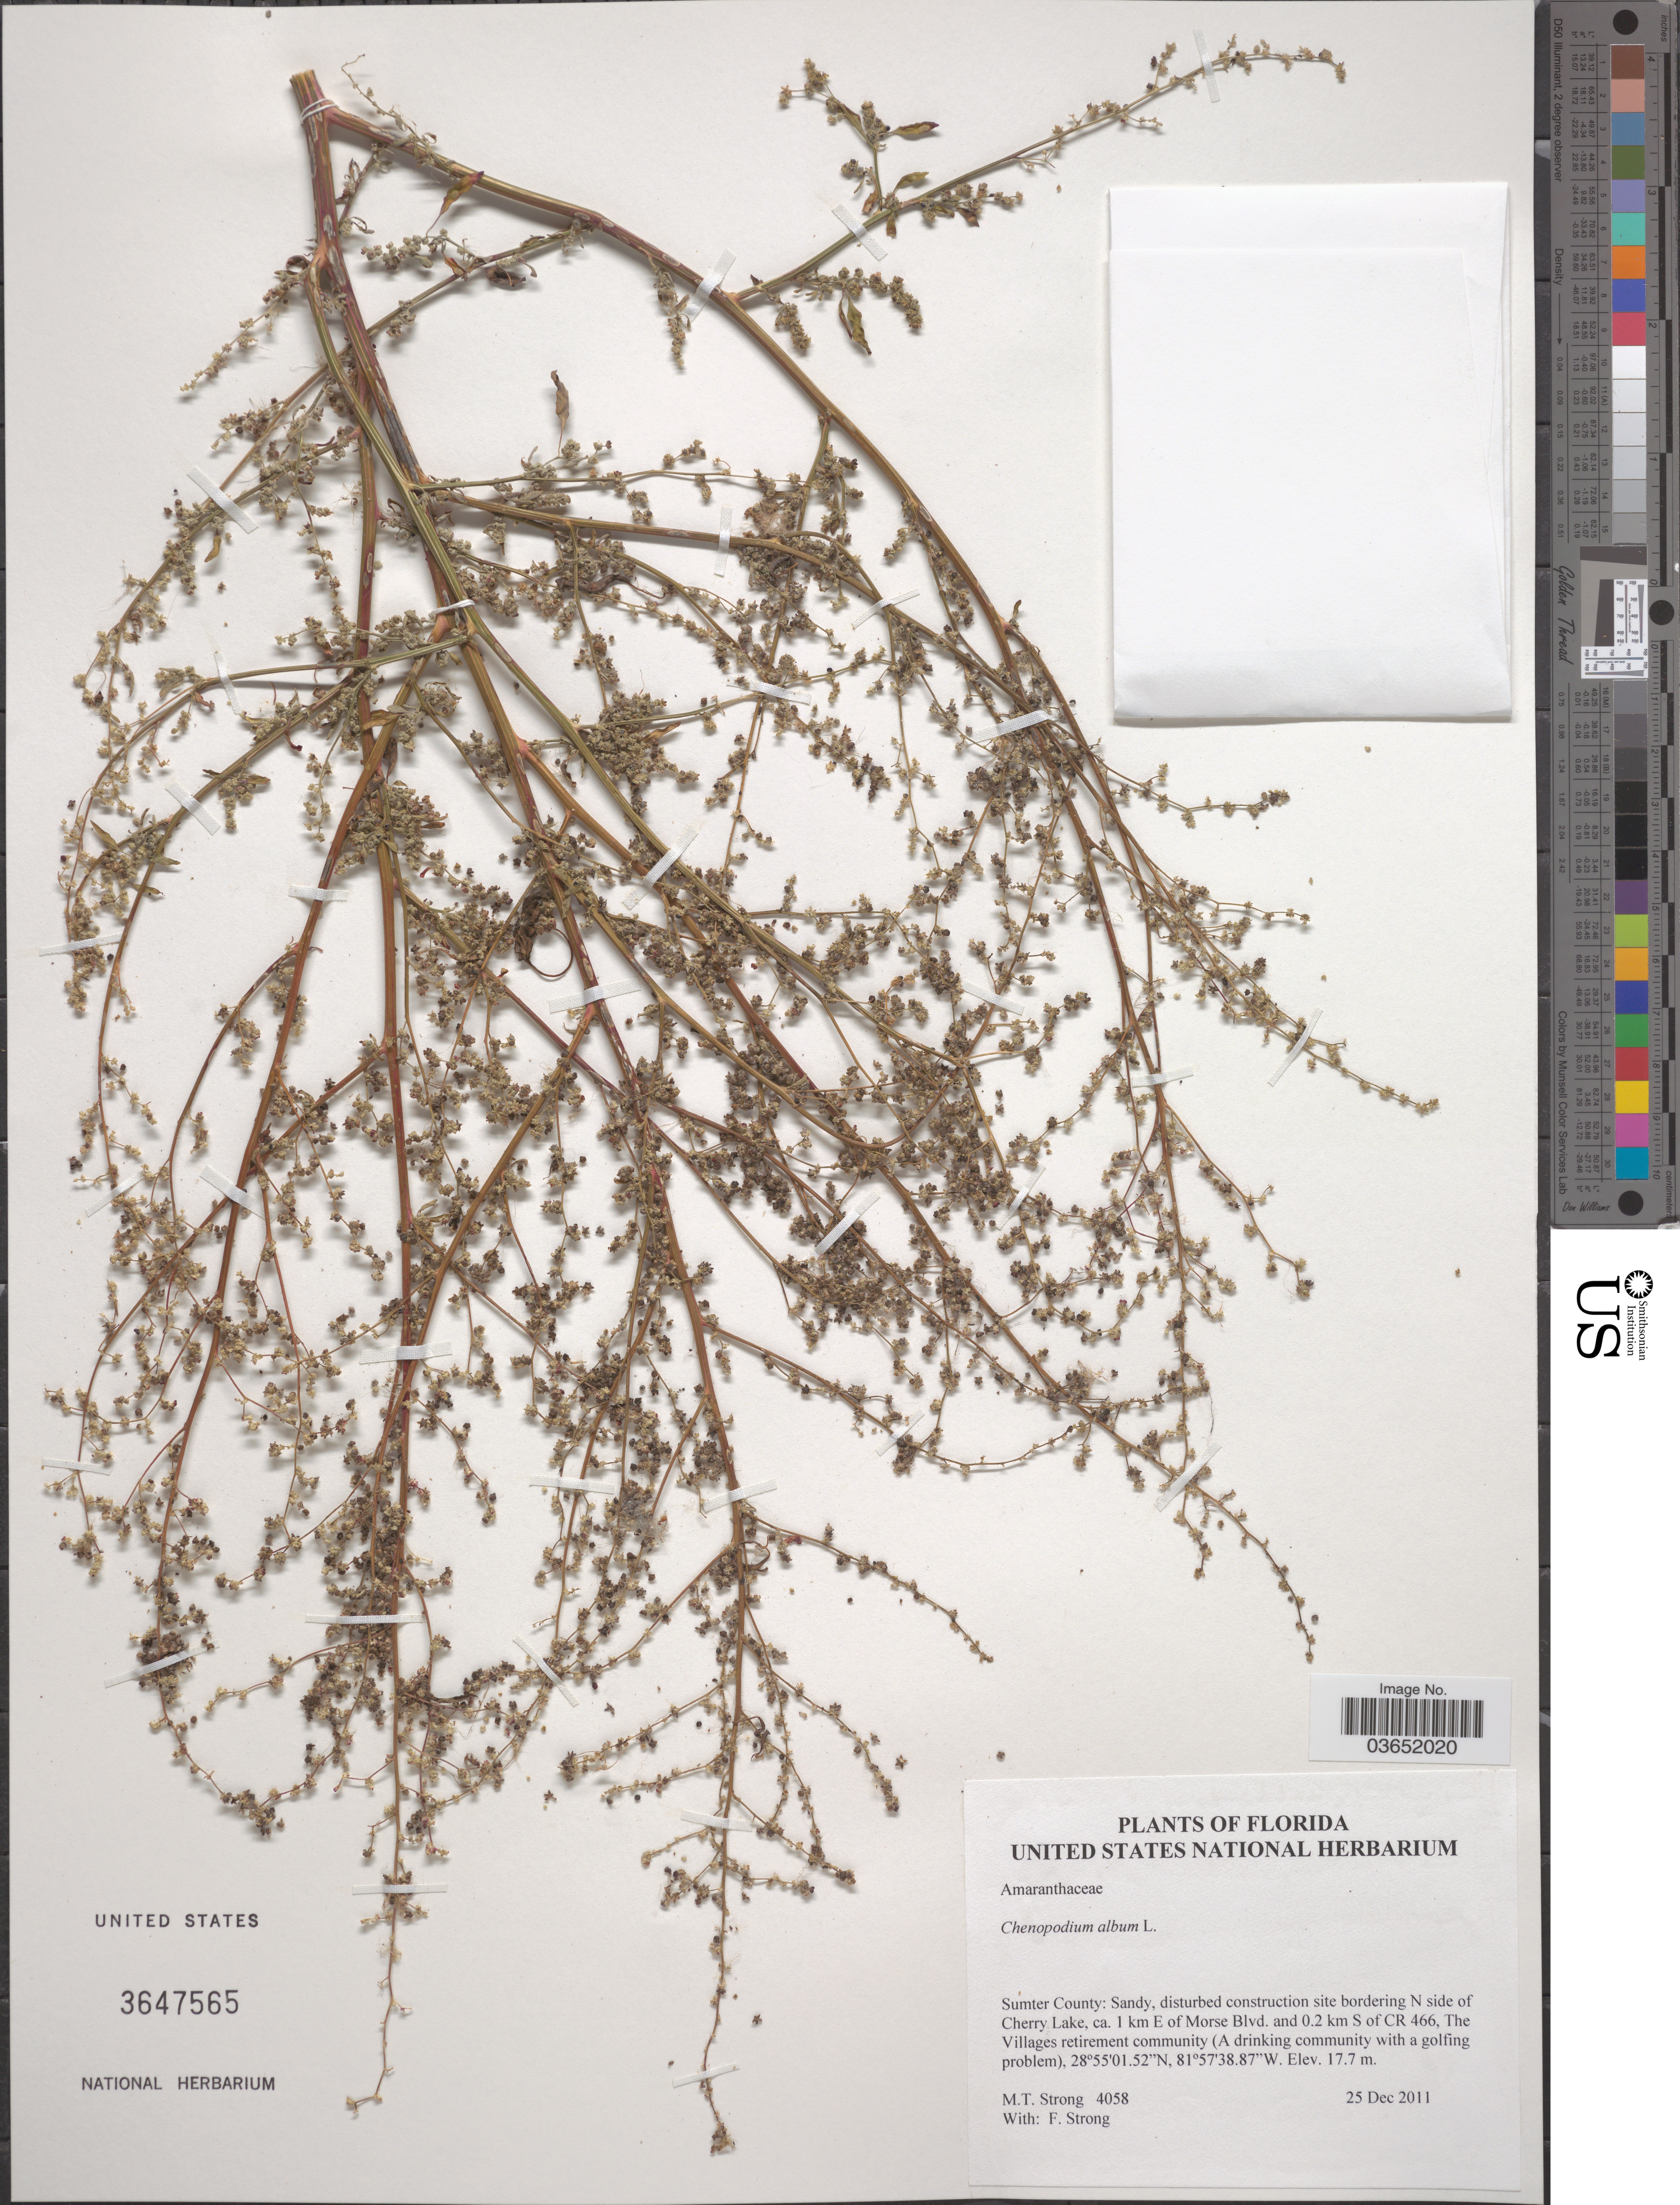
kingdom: Plantae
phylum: Tracheophyta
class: Magnoliopsida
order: Caryophyllales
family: Amaranthaceae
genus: Chenopodium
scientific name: Chenopodium album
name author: L.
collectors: M. T. Strong & F. Strong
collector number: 4058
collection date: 2011-12-25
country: United States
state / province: Florida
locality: Sumter County: Sandy, disturbed construction site bordering N side of Cherry Lake, ca. 1 km E of Morse Blvd. and 0.2 km S of CR 466, The Villages retirement community.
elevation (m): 17.7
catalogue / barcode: US 3647565